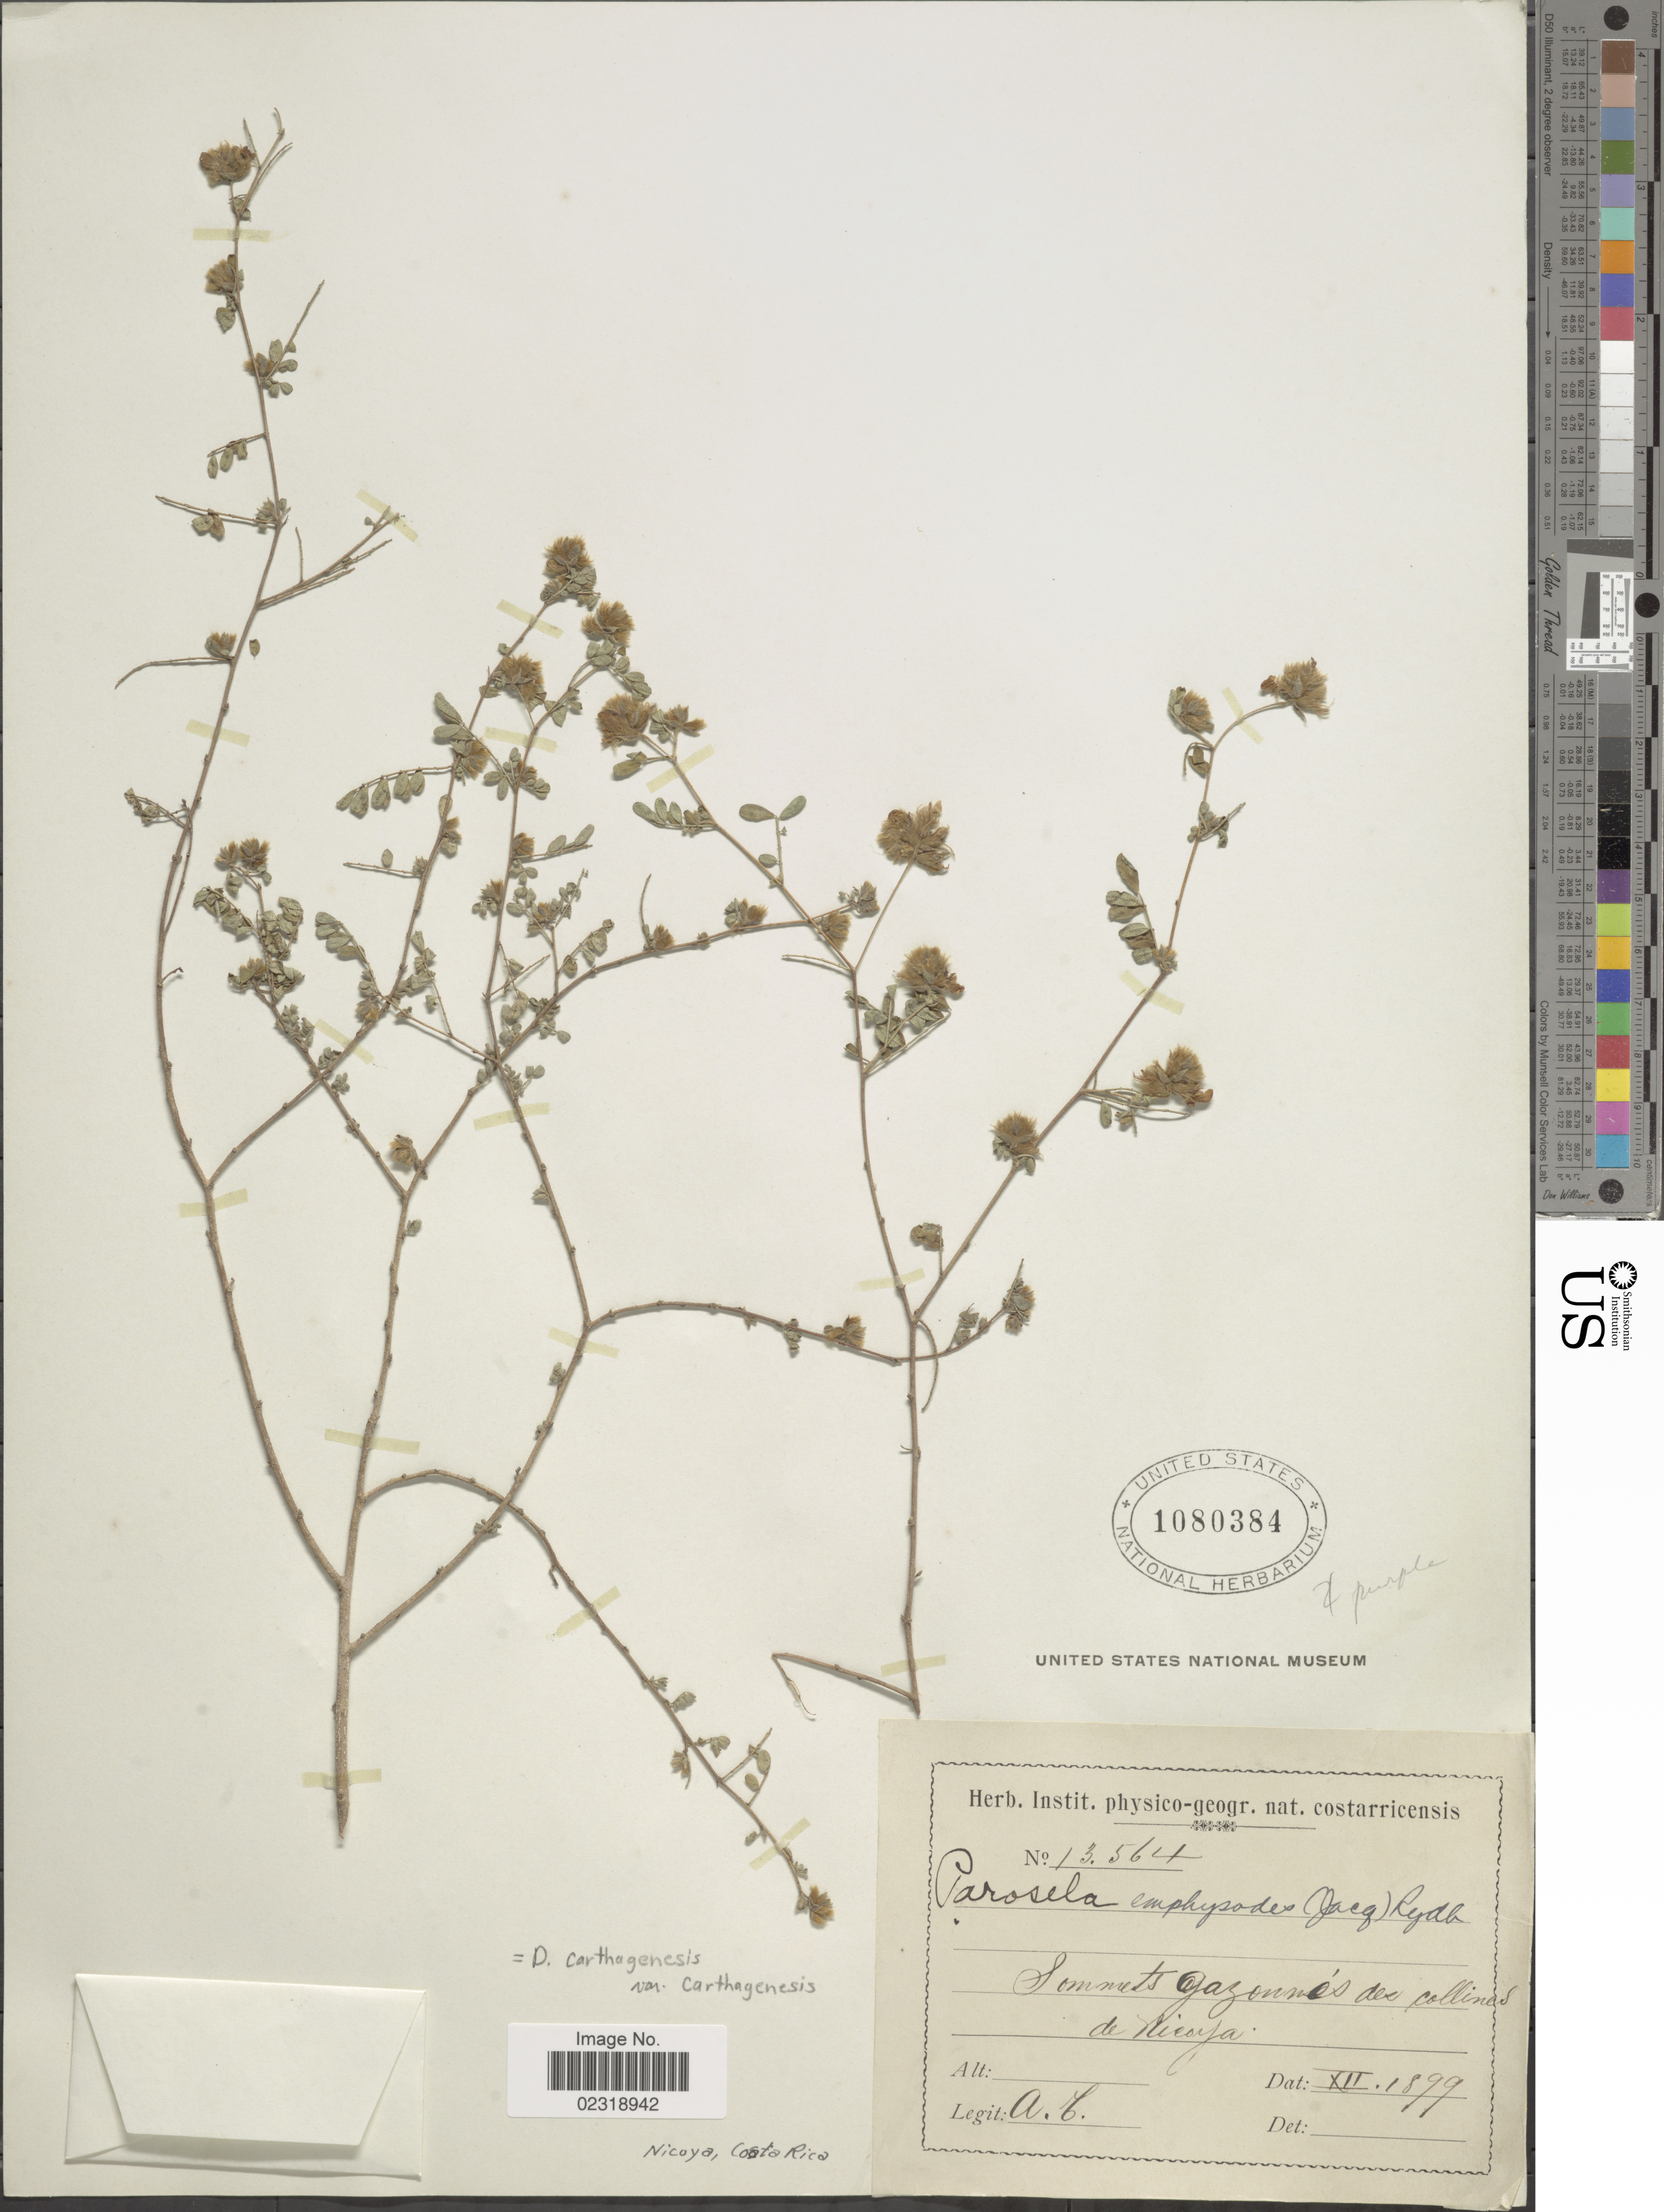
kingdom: Plantae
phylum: Tracheophyta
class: Magnoliopsida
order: Fabales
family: Fabaceae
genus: Dalea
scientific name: Dalea carthagenensis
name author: (Jacq.) J.F. Macbr.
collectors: A. C.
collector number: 13564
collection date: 1899-12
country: Costa Rica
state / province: Guanacaste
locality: Sommets gazonnés des collines de Nicoya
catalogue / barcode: US 1080384